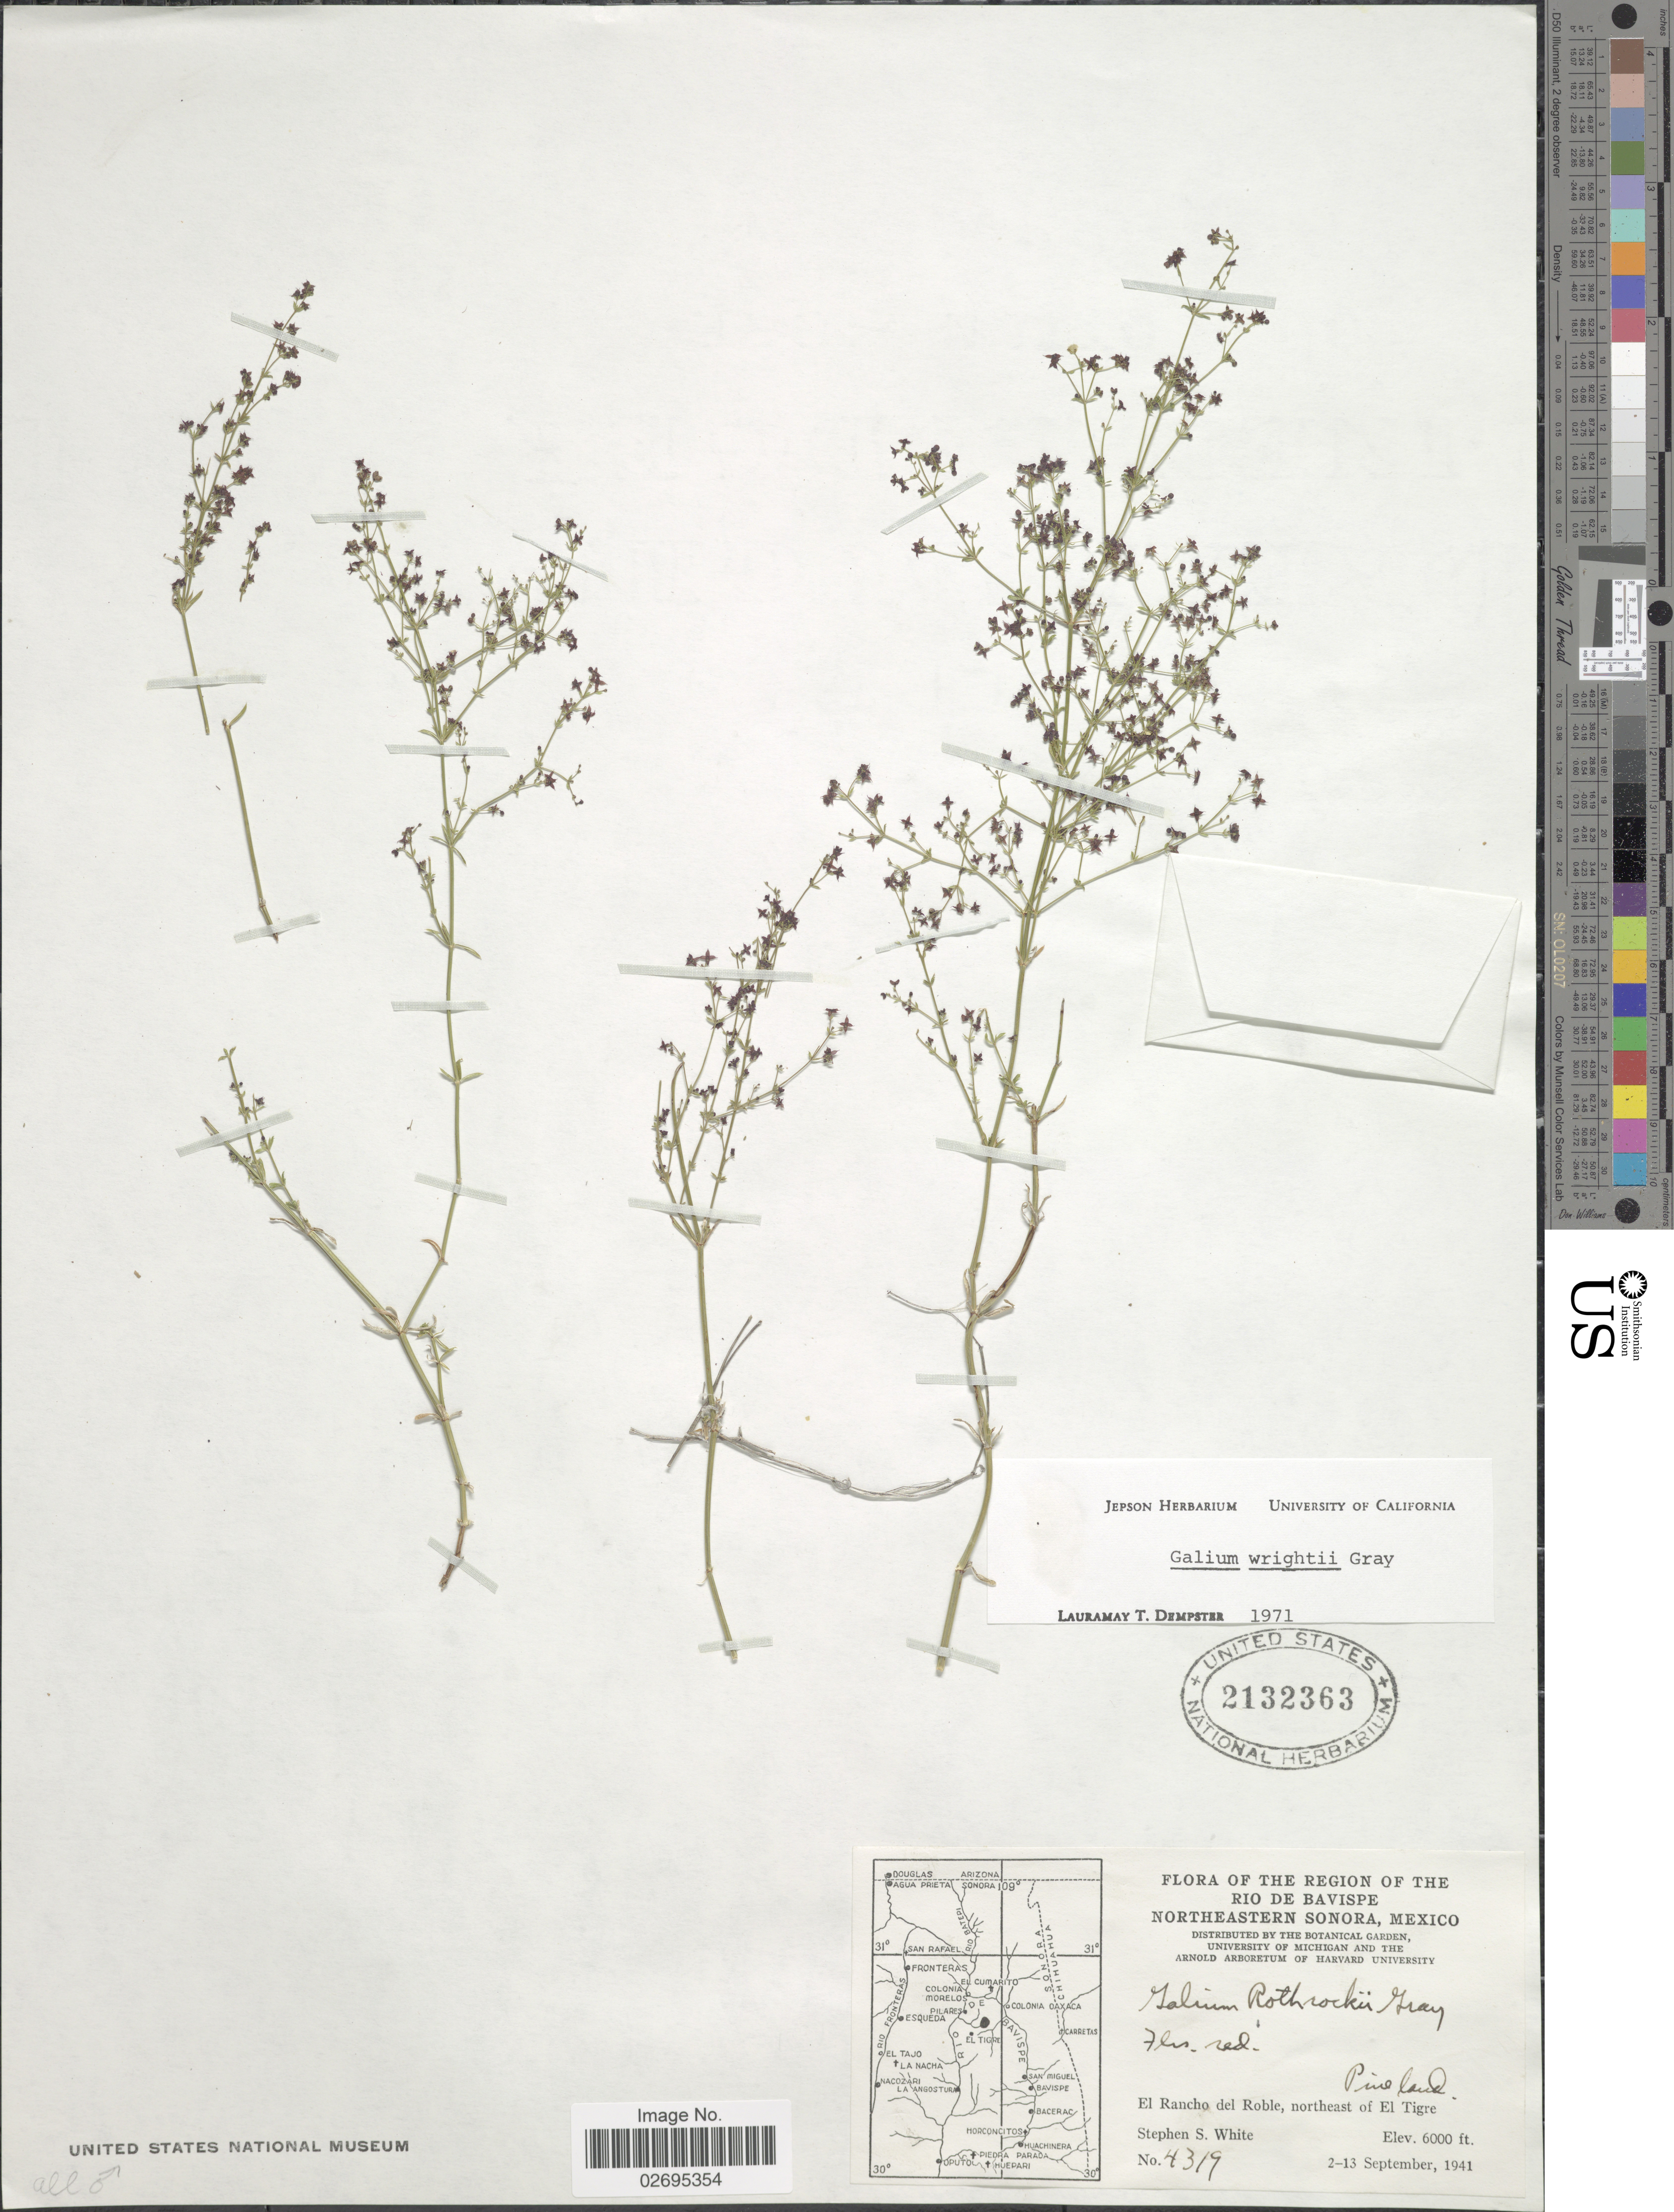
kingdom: Plantae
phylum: Tracheophyta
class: Magnoliopsida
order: Gentianales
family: Rubiaceae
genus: Galium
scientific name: Galium wrightii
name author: A. Gray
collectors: S. S. White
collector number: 4319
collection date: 1941-09-02/1941-09-13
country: Mexico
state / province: Sonora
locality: The Region of the Northeastern Sonora, El Rancho del Roble, northeast of El Tigre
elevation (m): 1829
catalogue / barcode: US 2132363